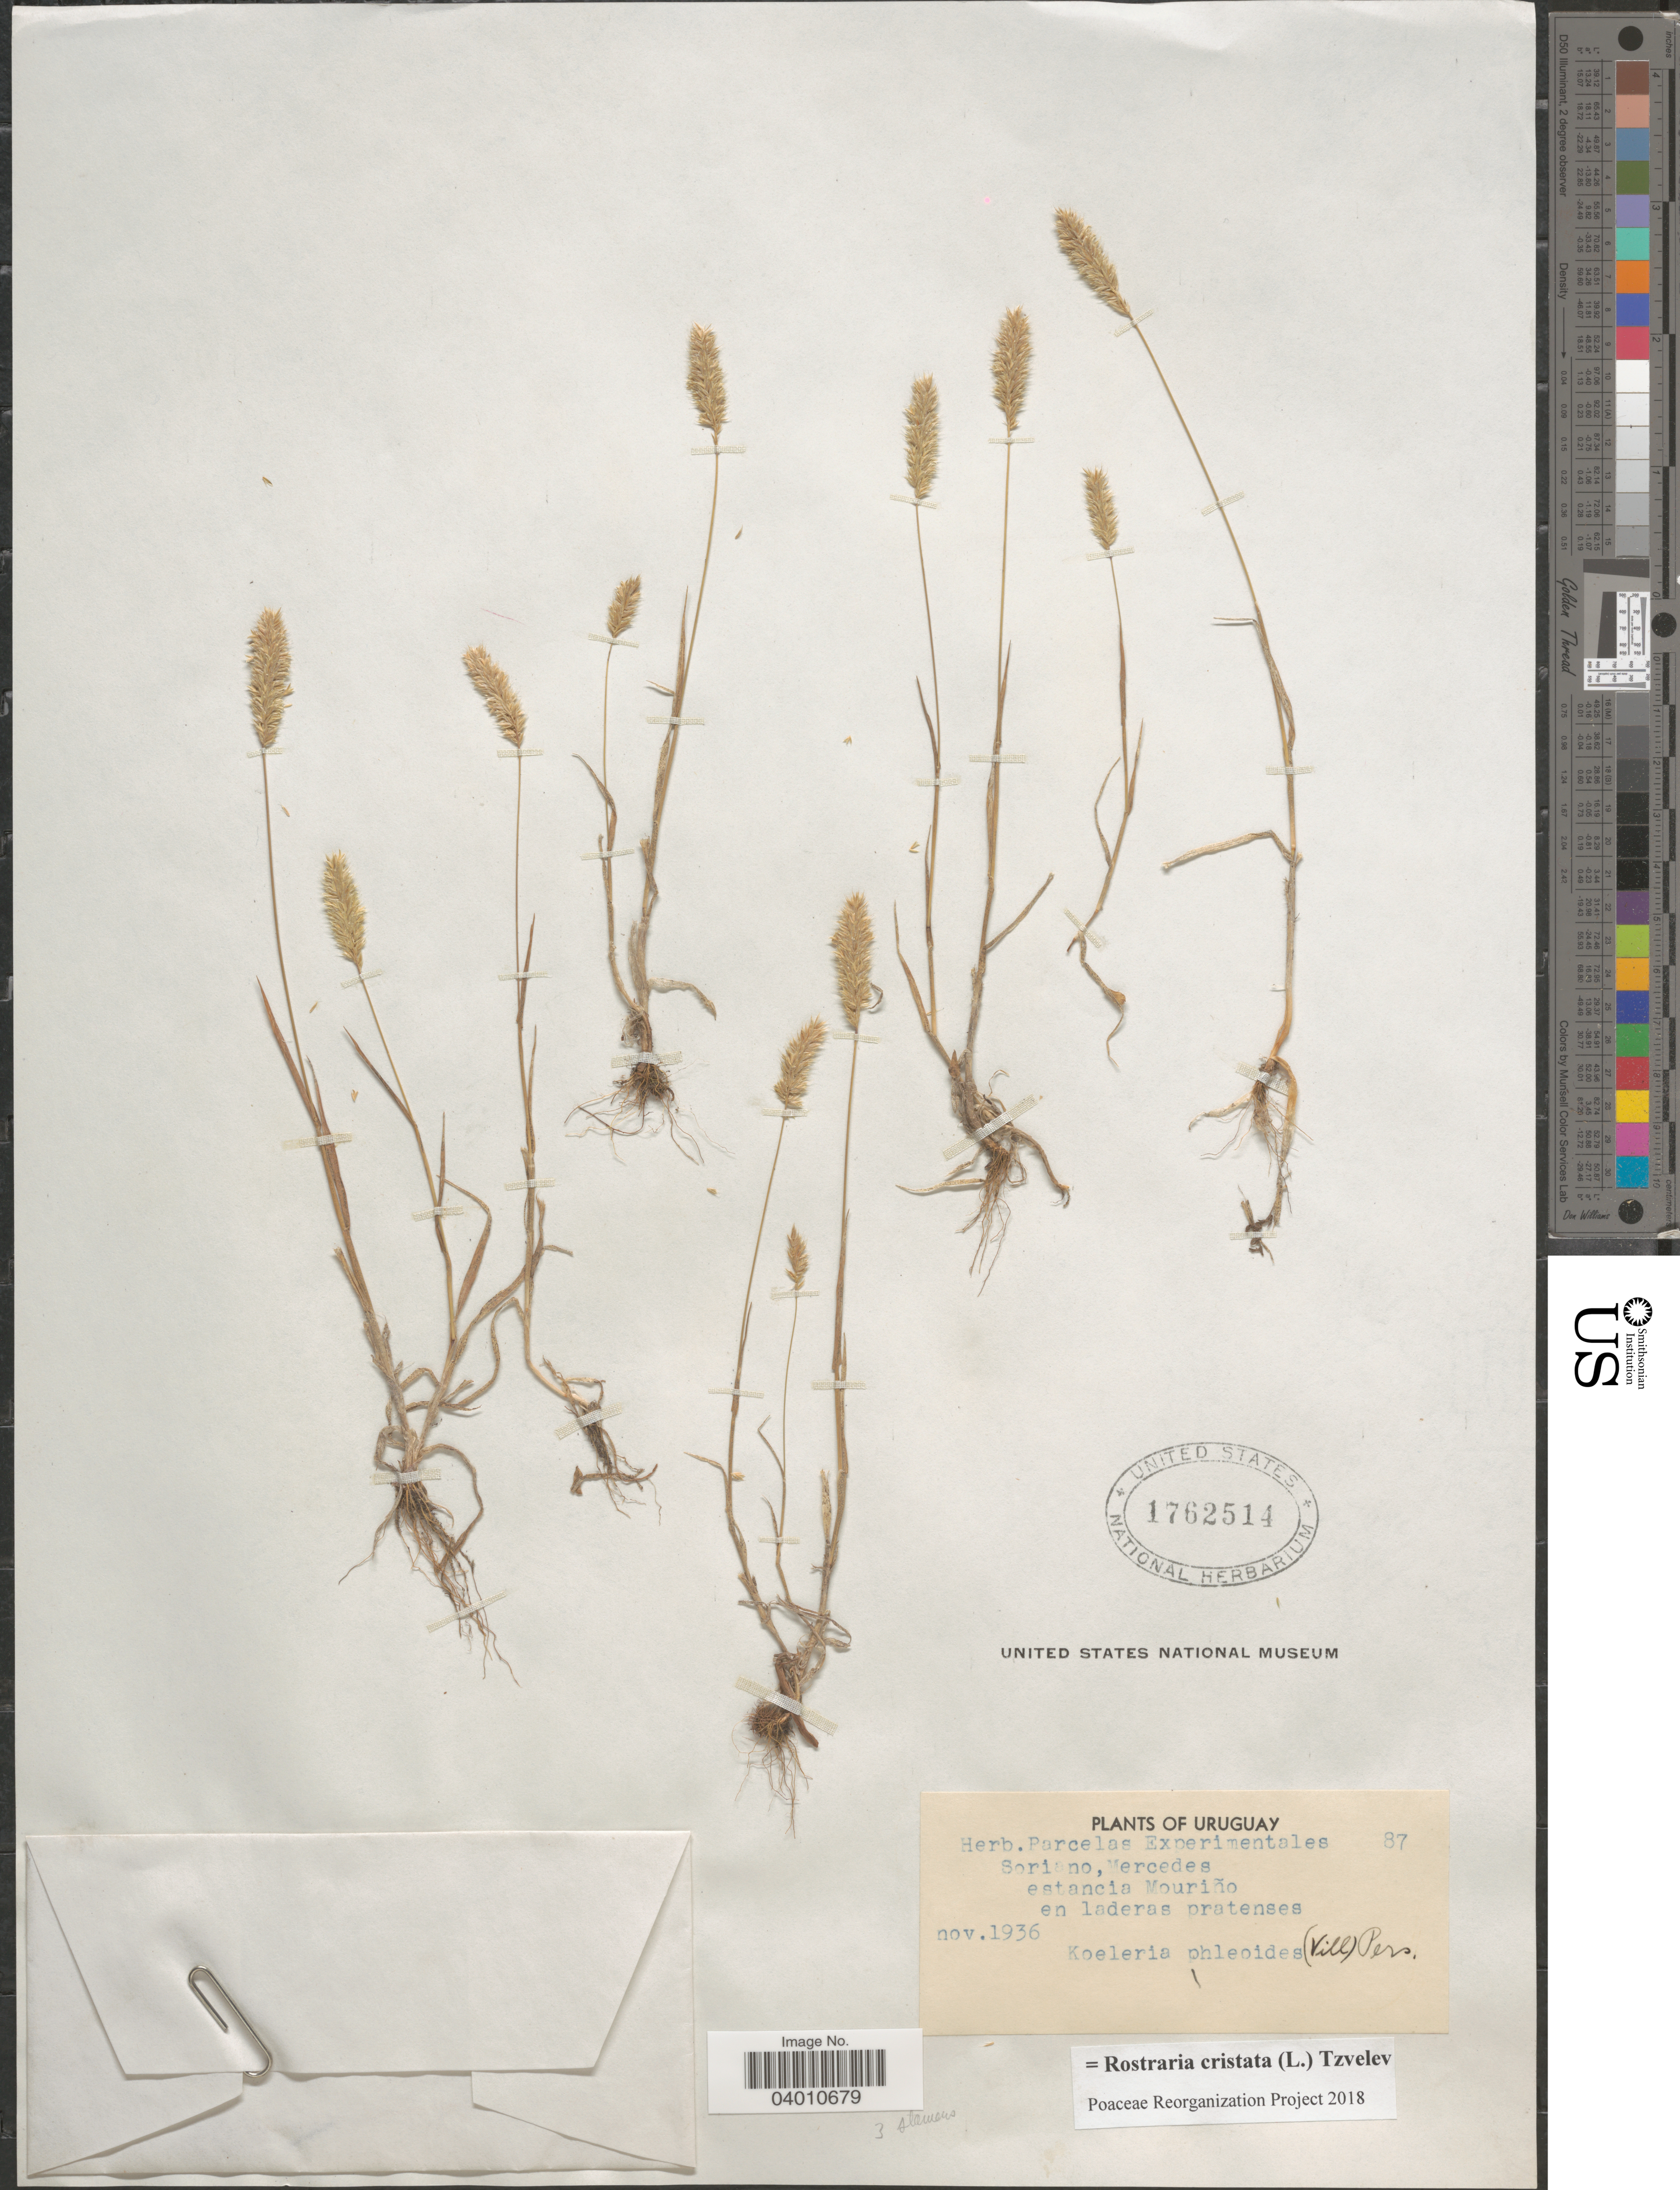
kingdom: Plantae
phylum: Tracheophyta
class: Liliopsida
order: Poales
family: Poaceae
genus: Rostraria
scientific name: Rostraria cristata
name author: (L.) Tzvelev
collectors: ex herb. Parcelas Experimentales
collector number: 87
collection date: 1936-11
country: Uruguay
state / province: Soriano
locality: Mercedes. Estancia Mouriño en laderas pratenses.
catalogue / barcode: US 1762514